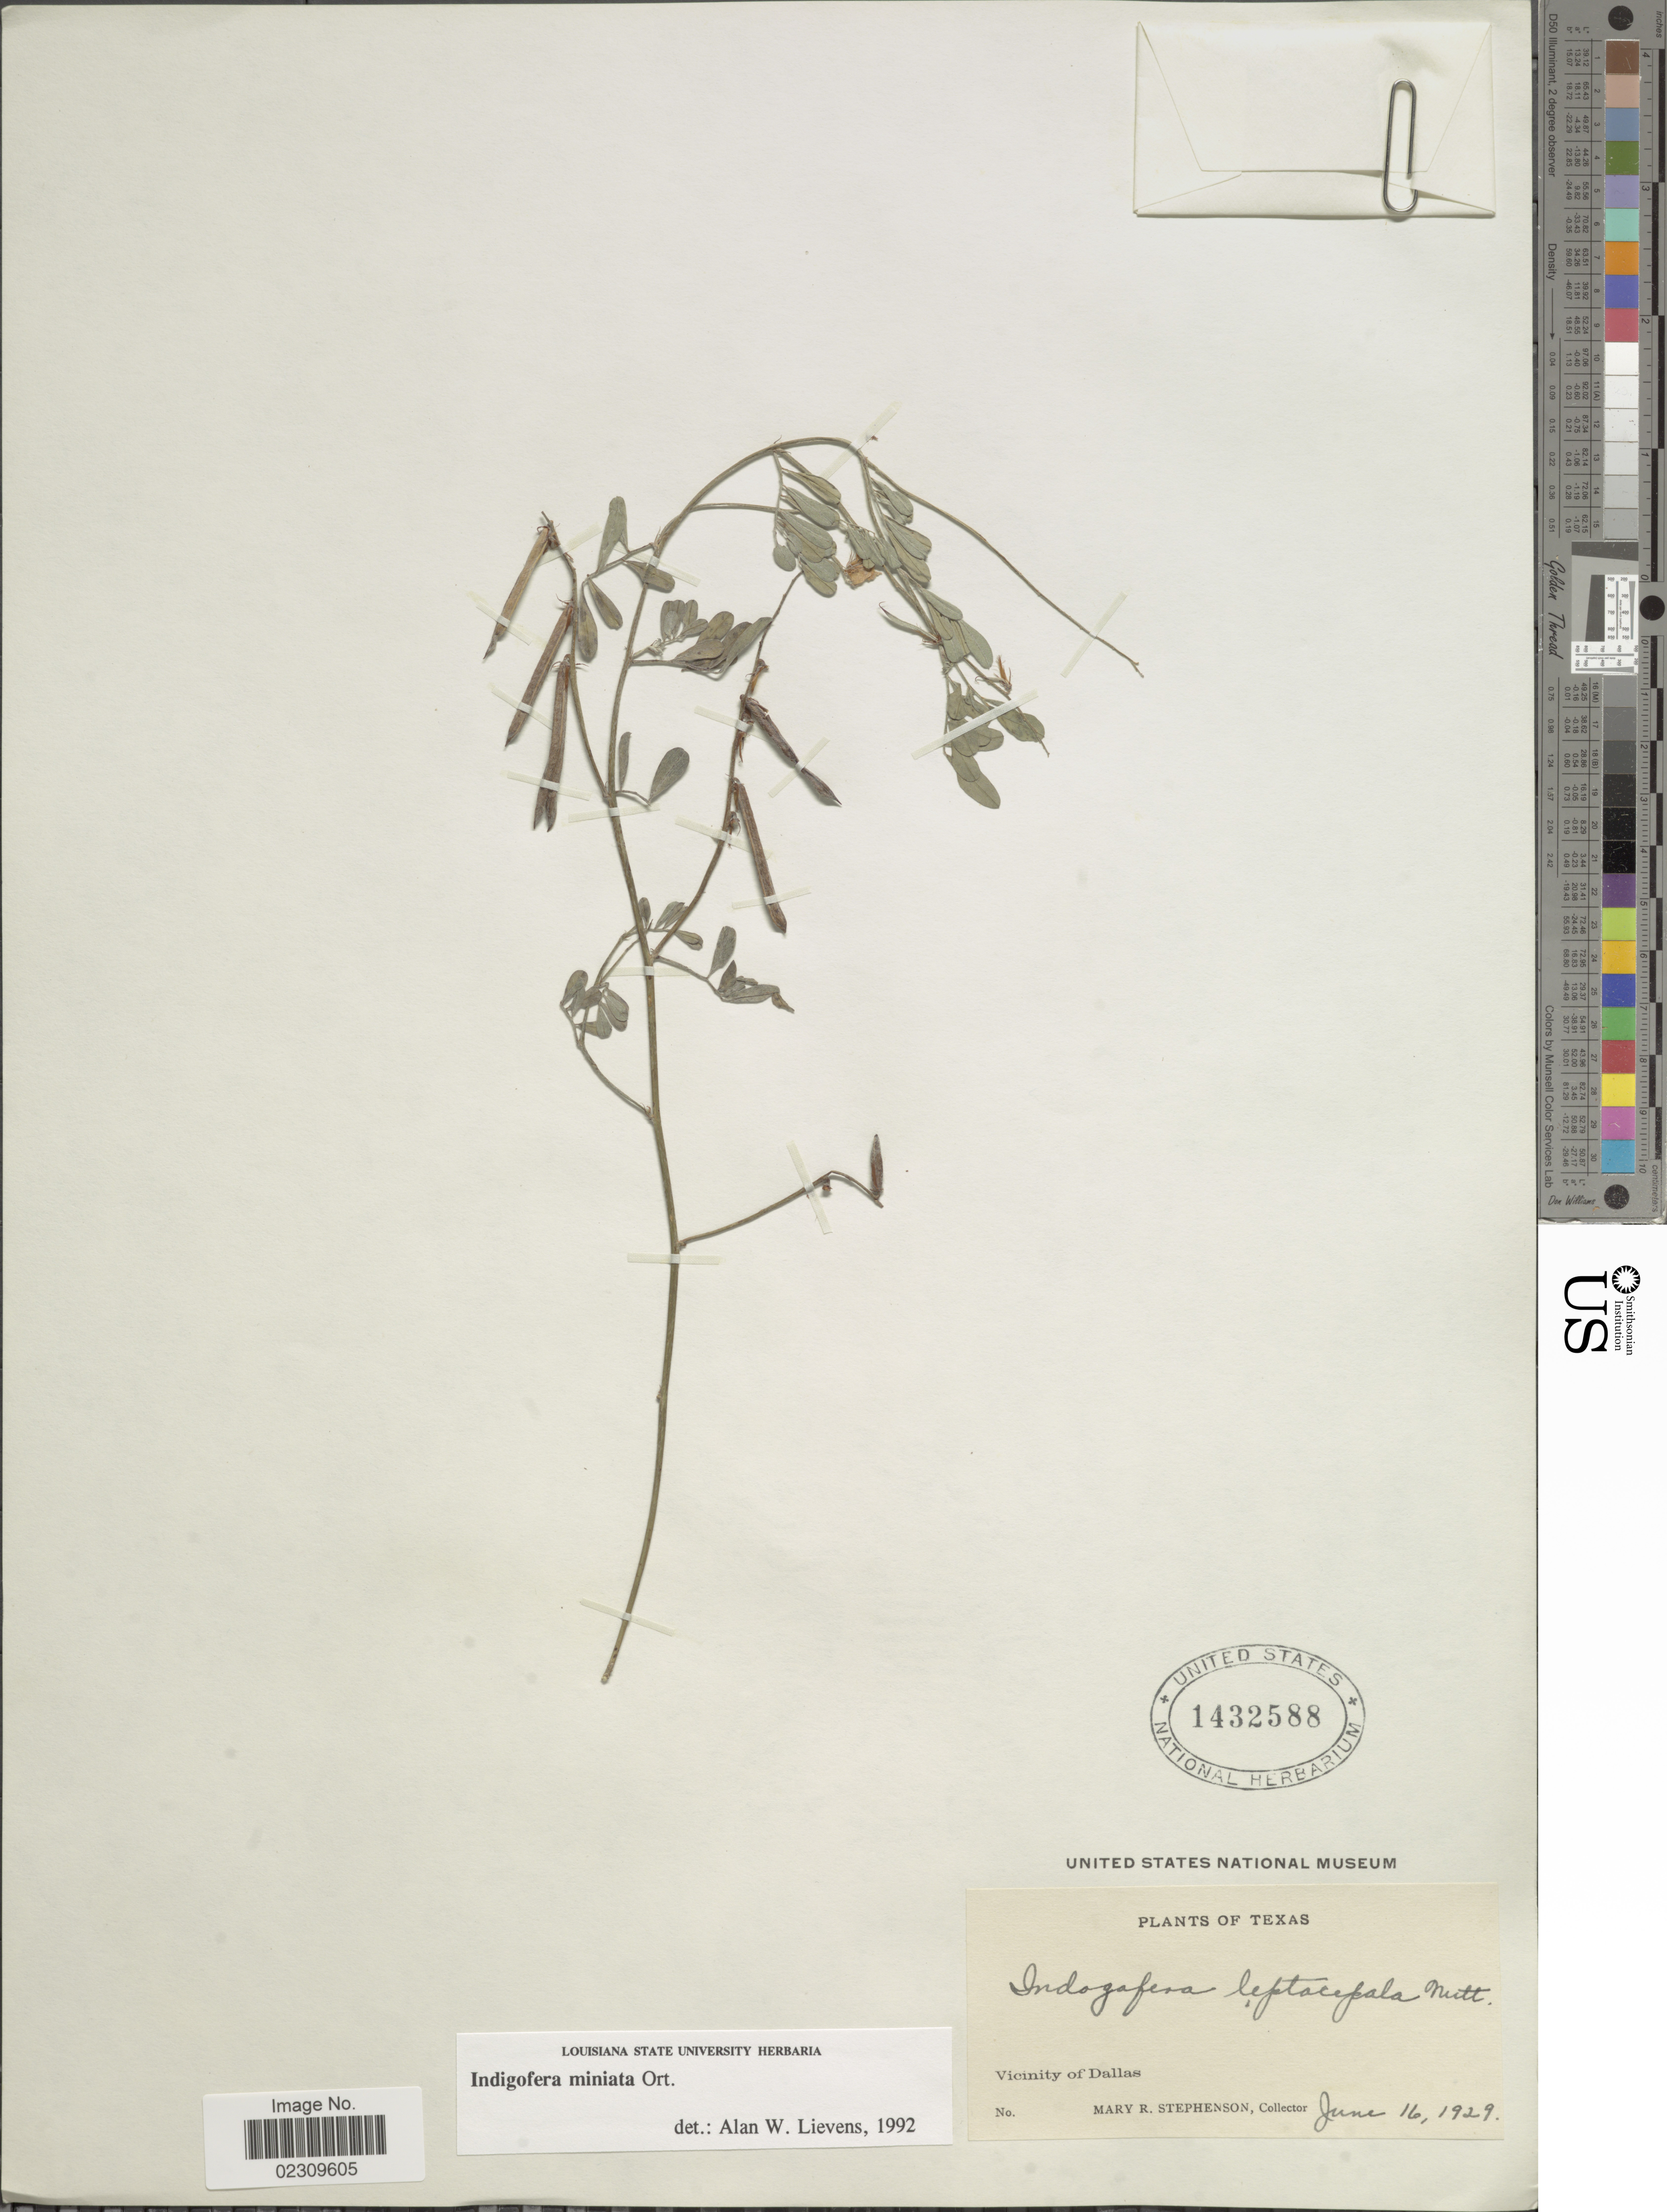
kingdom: Plantae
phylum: Tracheophyta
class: Magnoliopsida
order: Fabales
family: Fabaceae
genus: Indigofera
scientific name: Indigofera miniata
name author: Orteg.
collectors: M. Stephenson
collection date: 1929-06-16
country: United States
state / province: Texas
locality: Vicinity of Dallas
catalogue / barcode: US 1432588